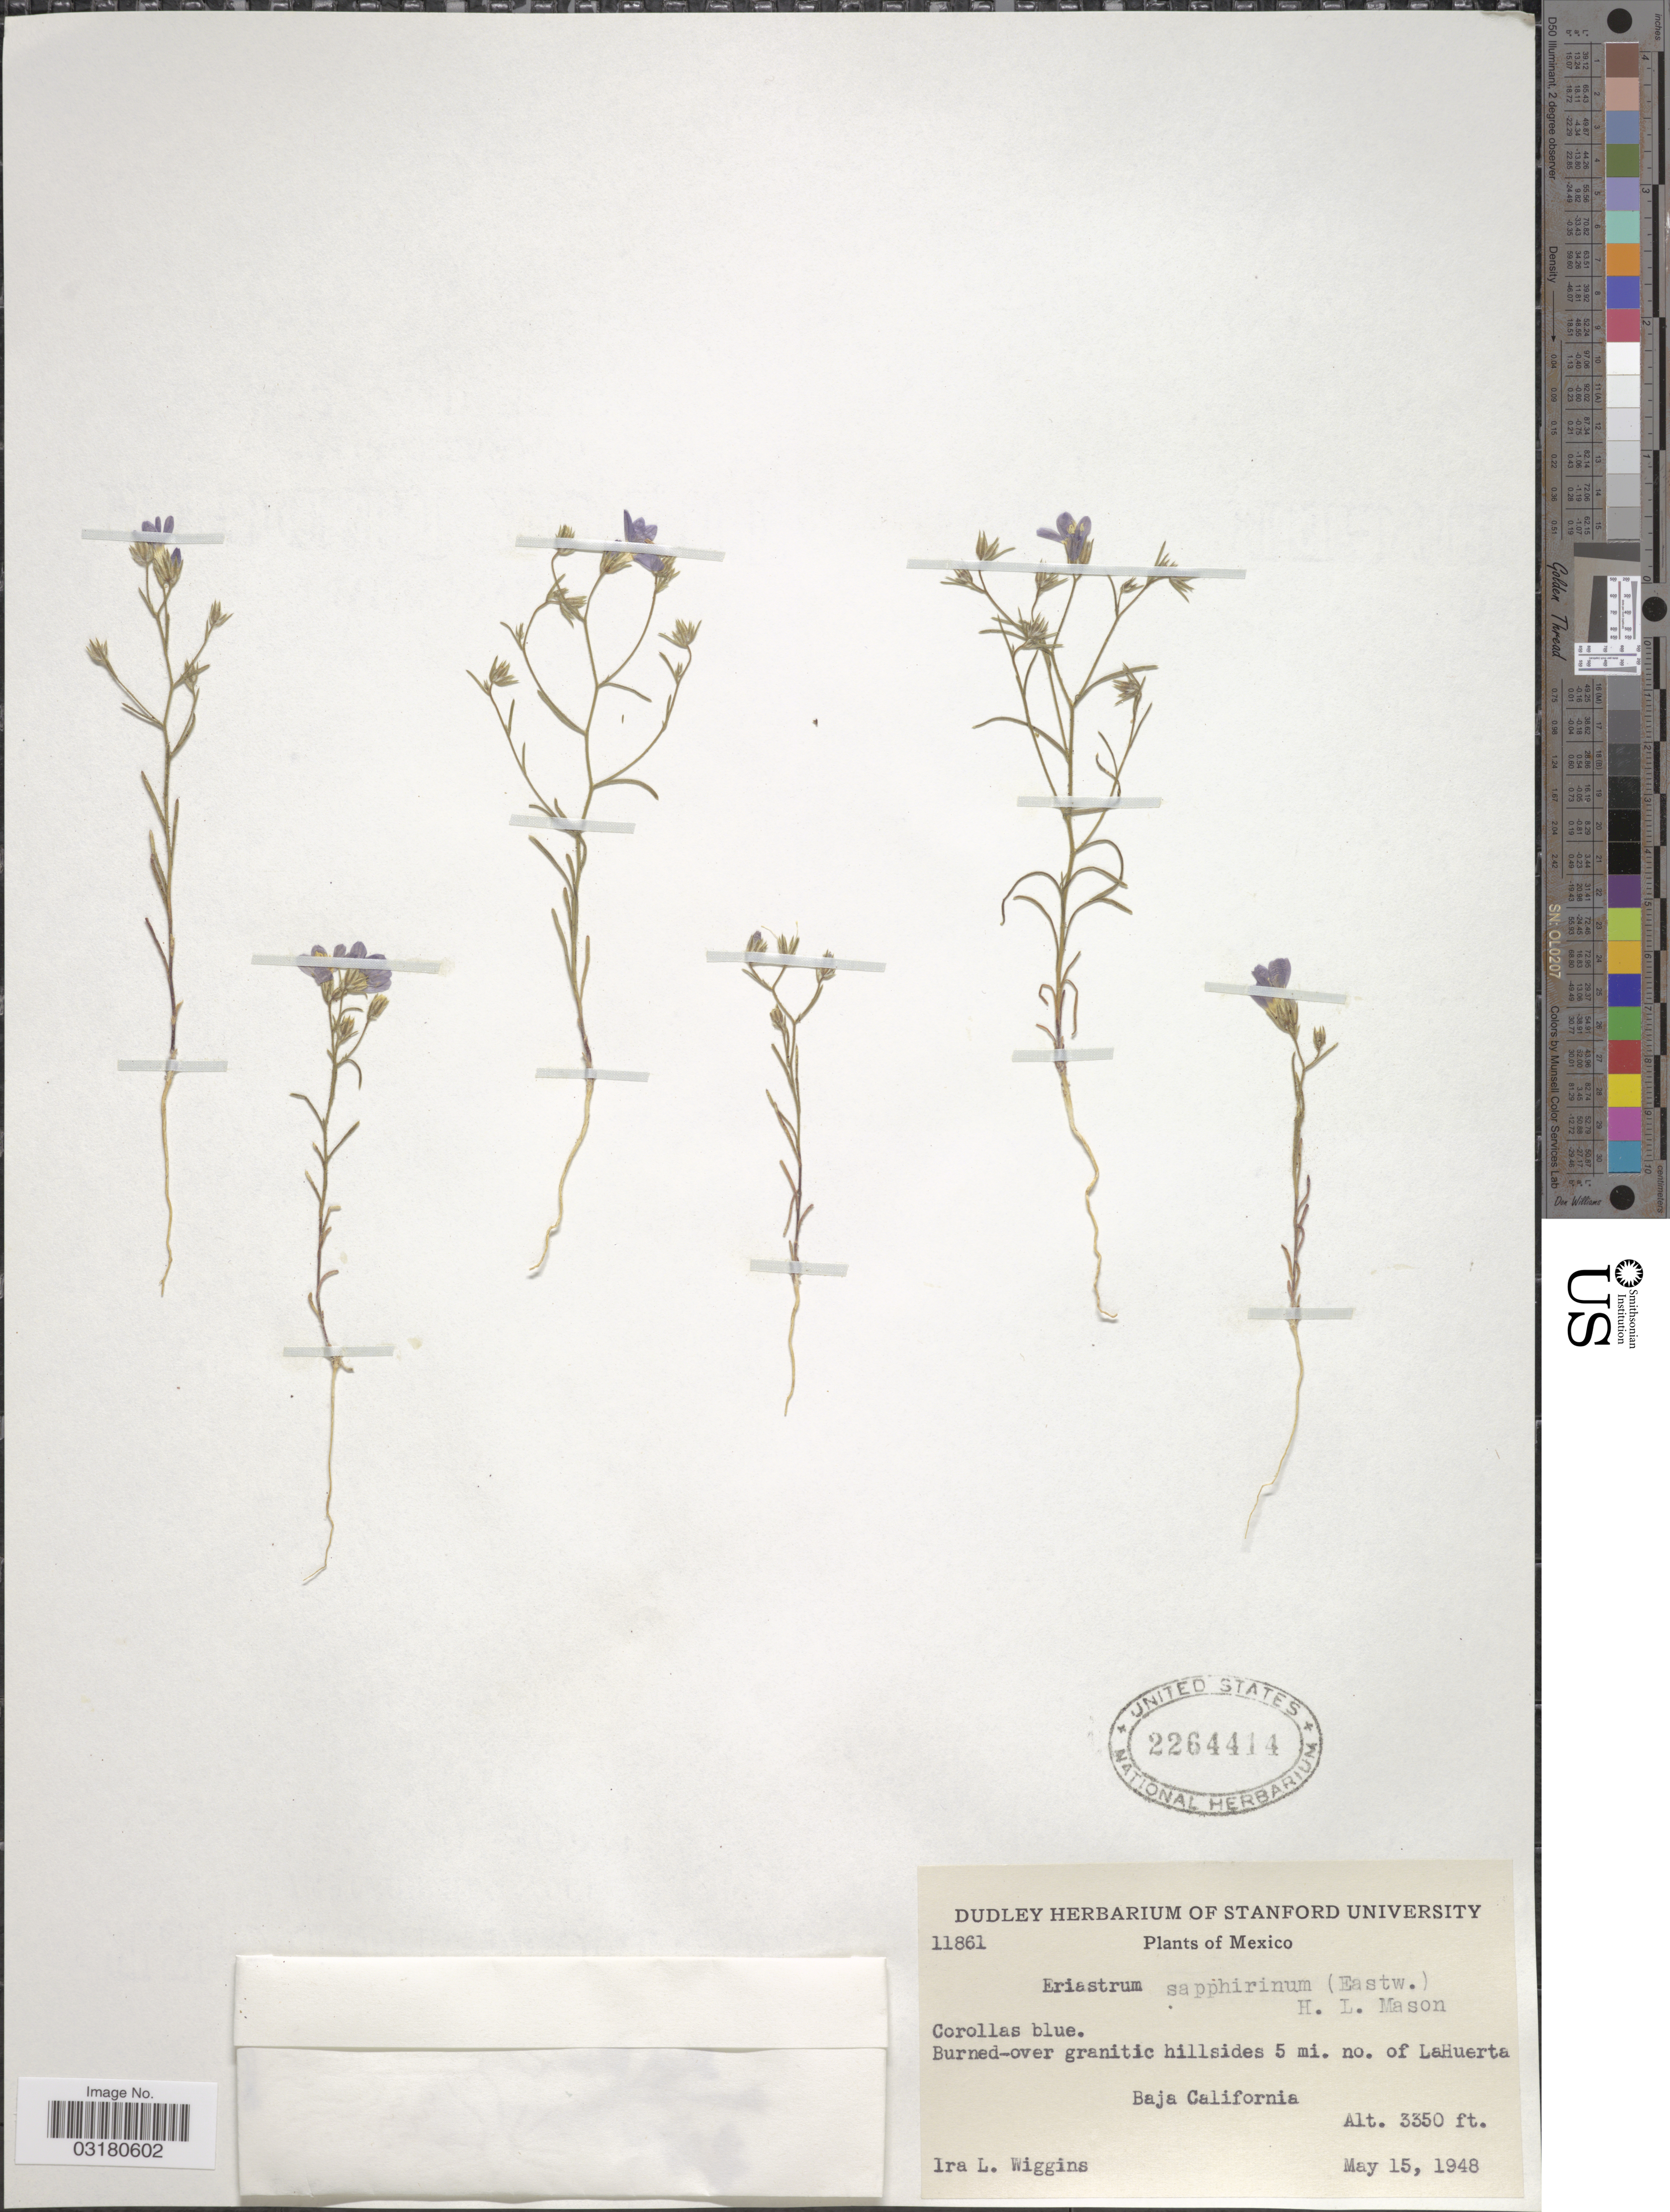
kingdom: Plantae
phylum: Tracheophyta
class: Magnoliopsida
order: Ericales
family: Polemoniaceae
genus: Eriastrum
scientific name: Eriastrum sapphirinum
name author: (Eastw.) H. Mason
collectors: I. L. Wiggins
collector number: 11861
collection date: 1948-05-15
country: Mexico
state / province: Baja California Norte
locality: Hillsides 5 mi. no. of LaHuerta.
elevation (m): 1021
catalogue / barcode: US 2264414